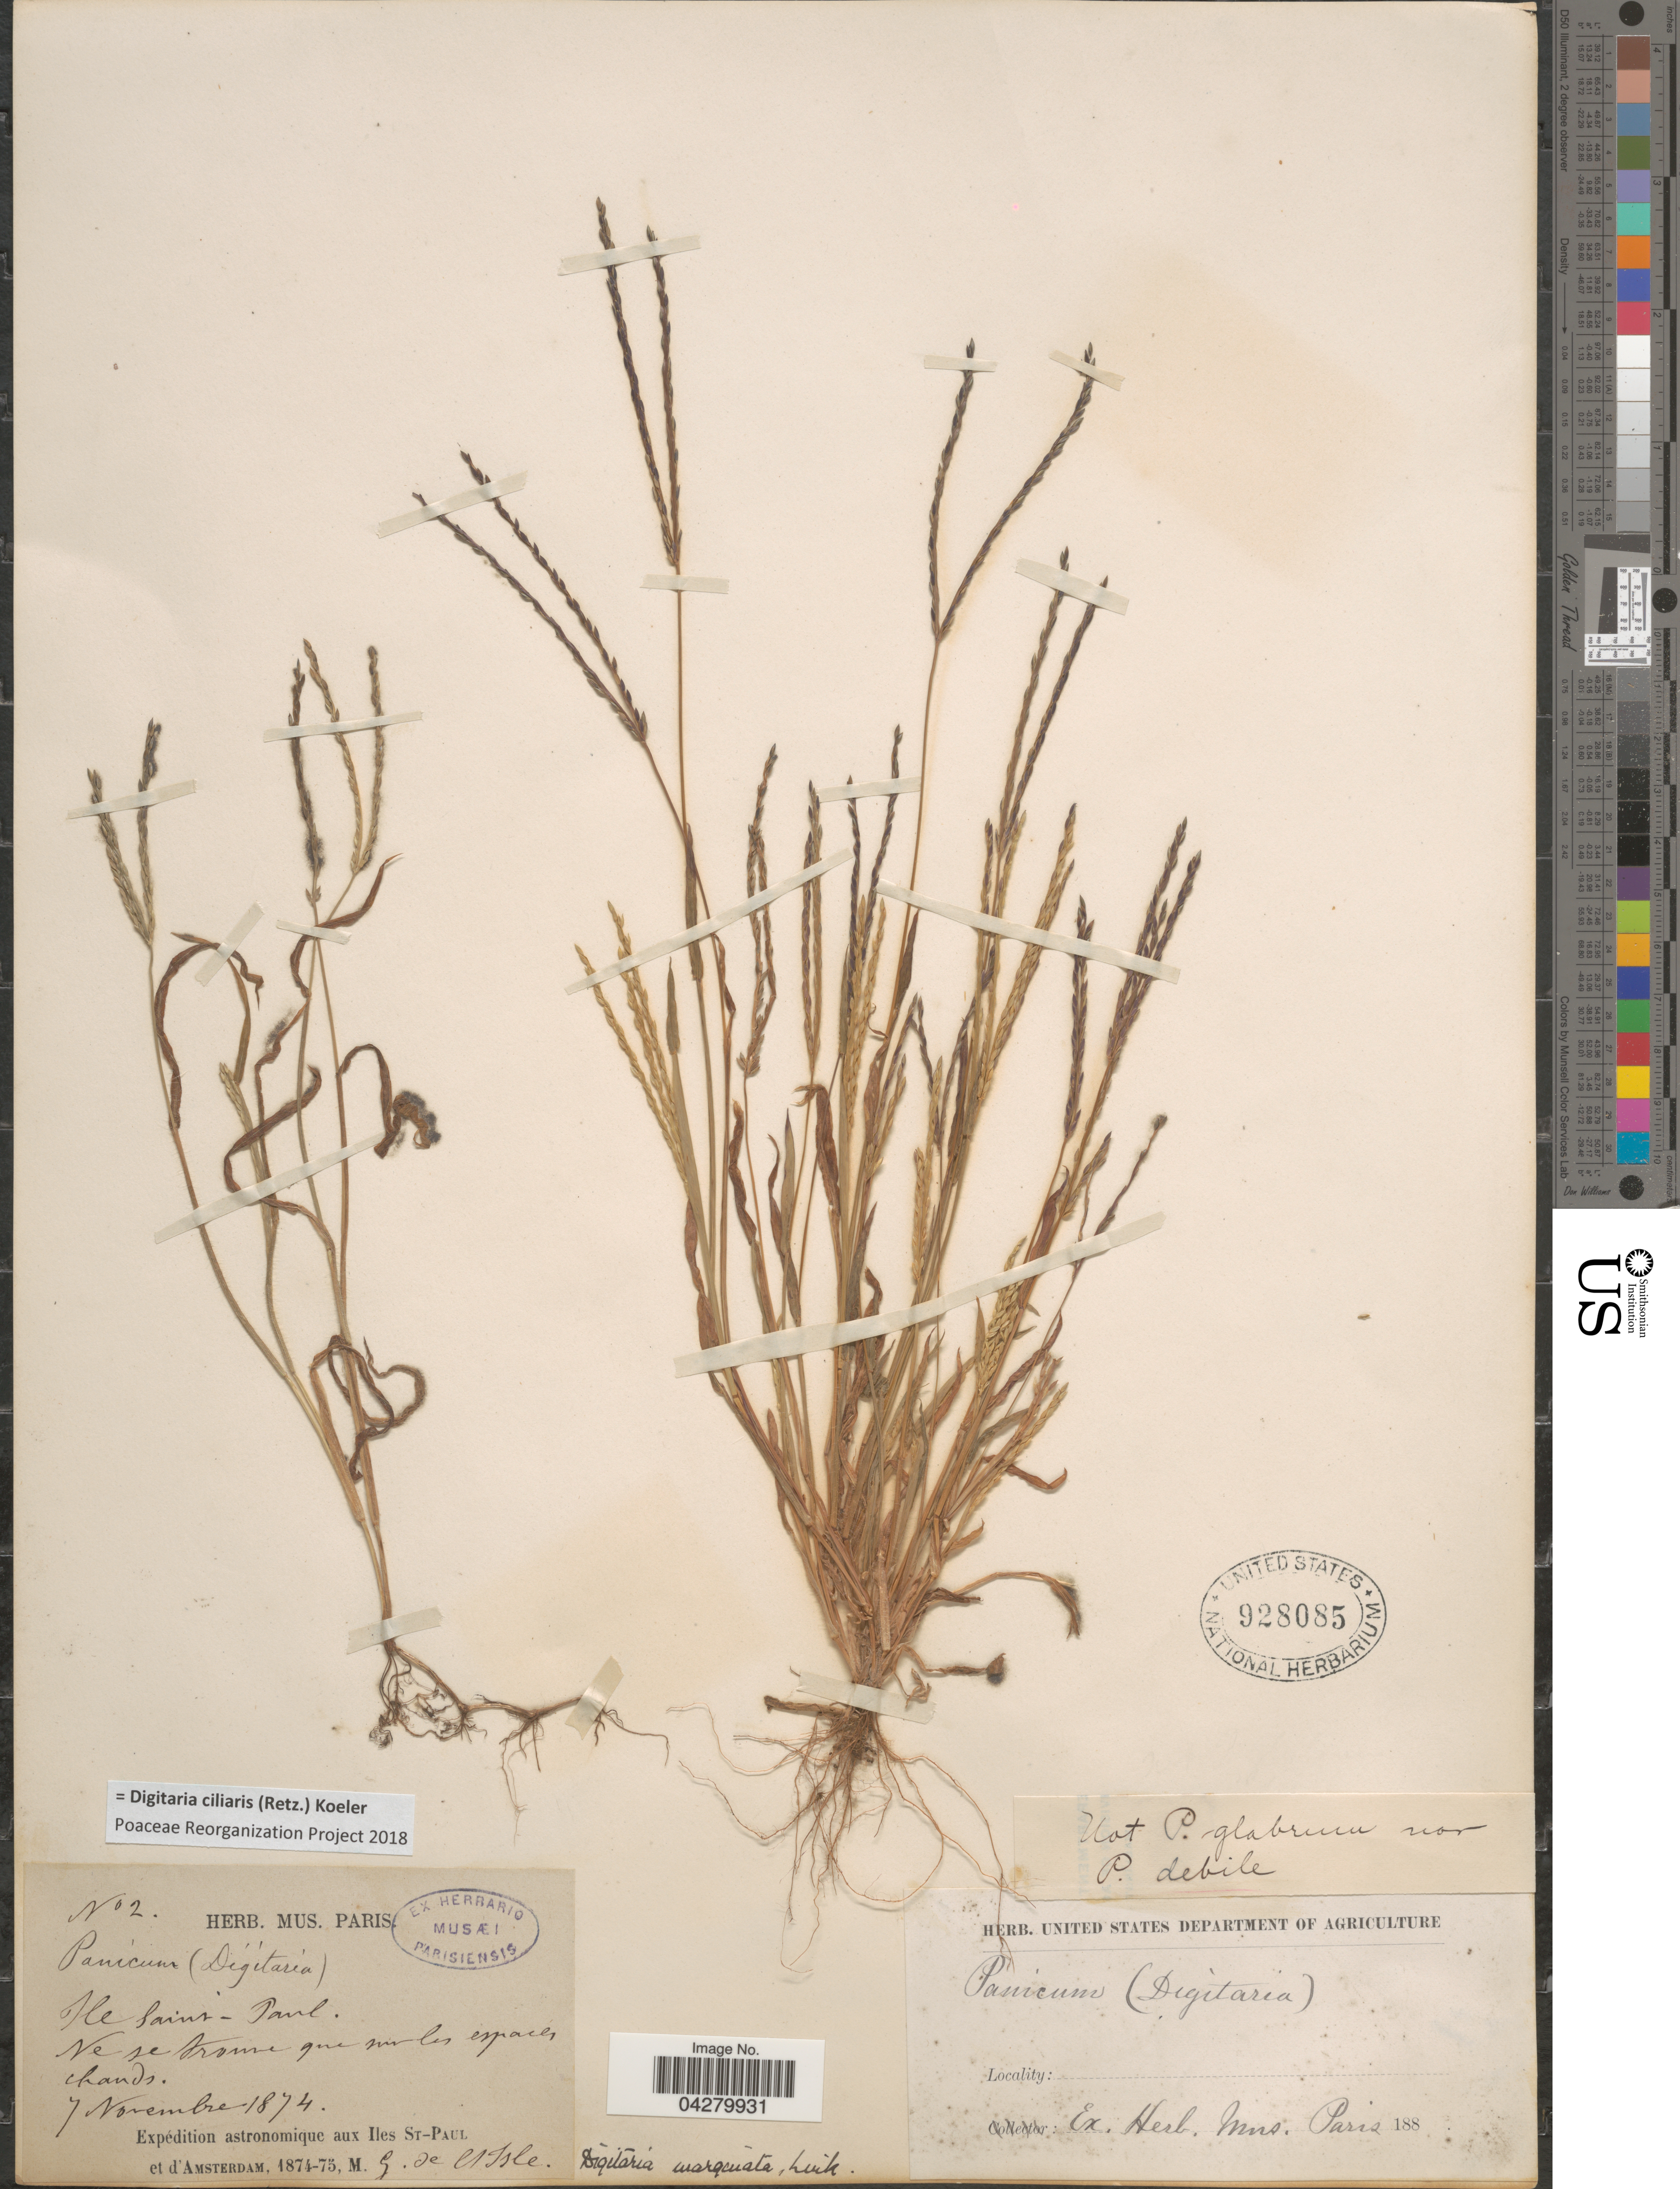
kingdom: Plantae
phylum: Tracheophyta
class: Liliopsida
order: Poales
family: Poaceae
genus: Digitaria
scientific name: Digitaria ciliaris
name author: (Retz.) Koeler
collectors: M. L'Isle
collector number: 2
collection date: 1874-11-07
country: French Southern Territories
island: St. Paul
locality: Ile Saint-Paul. Ne se trome que sur les espaces chauds. Expédition astronomique aux Iles St-Paul et d'Amsterdam.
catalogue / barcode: US 928085